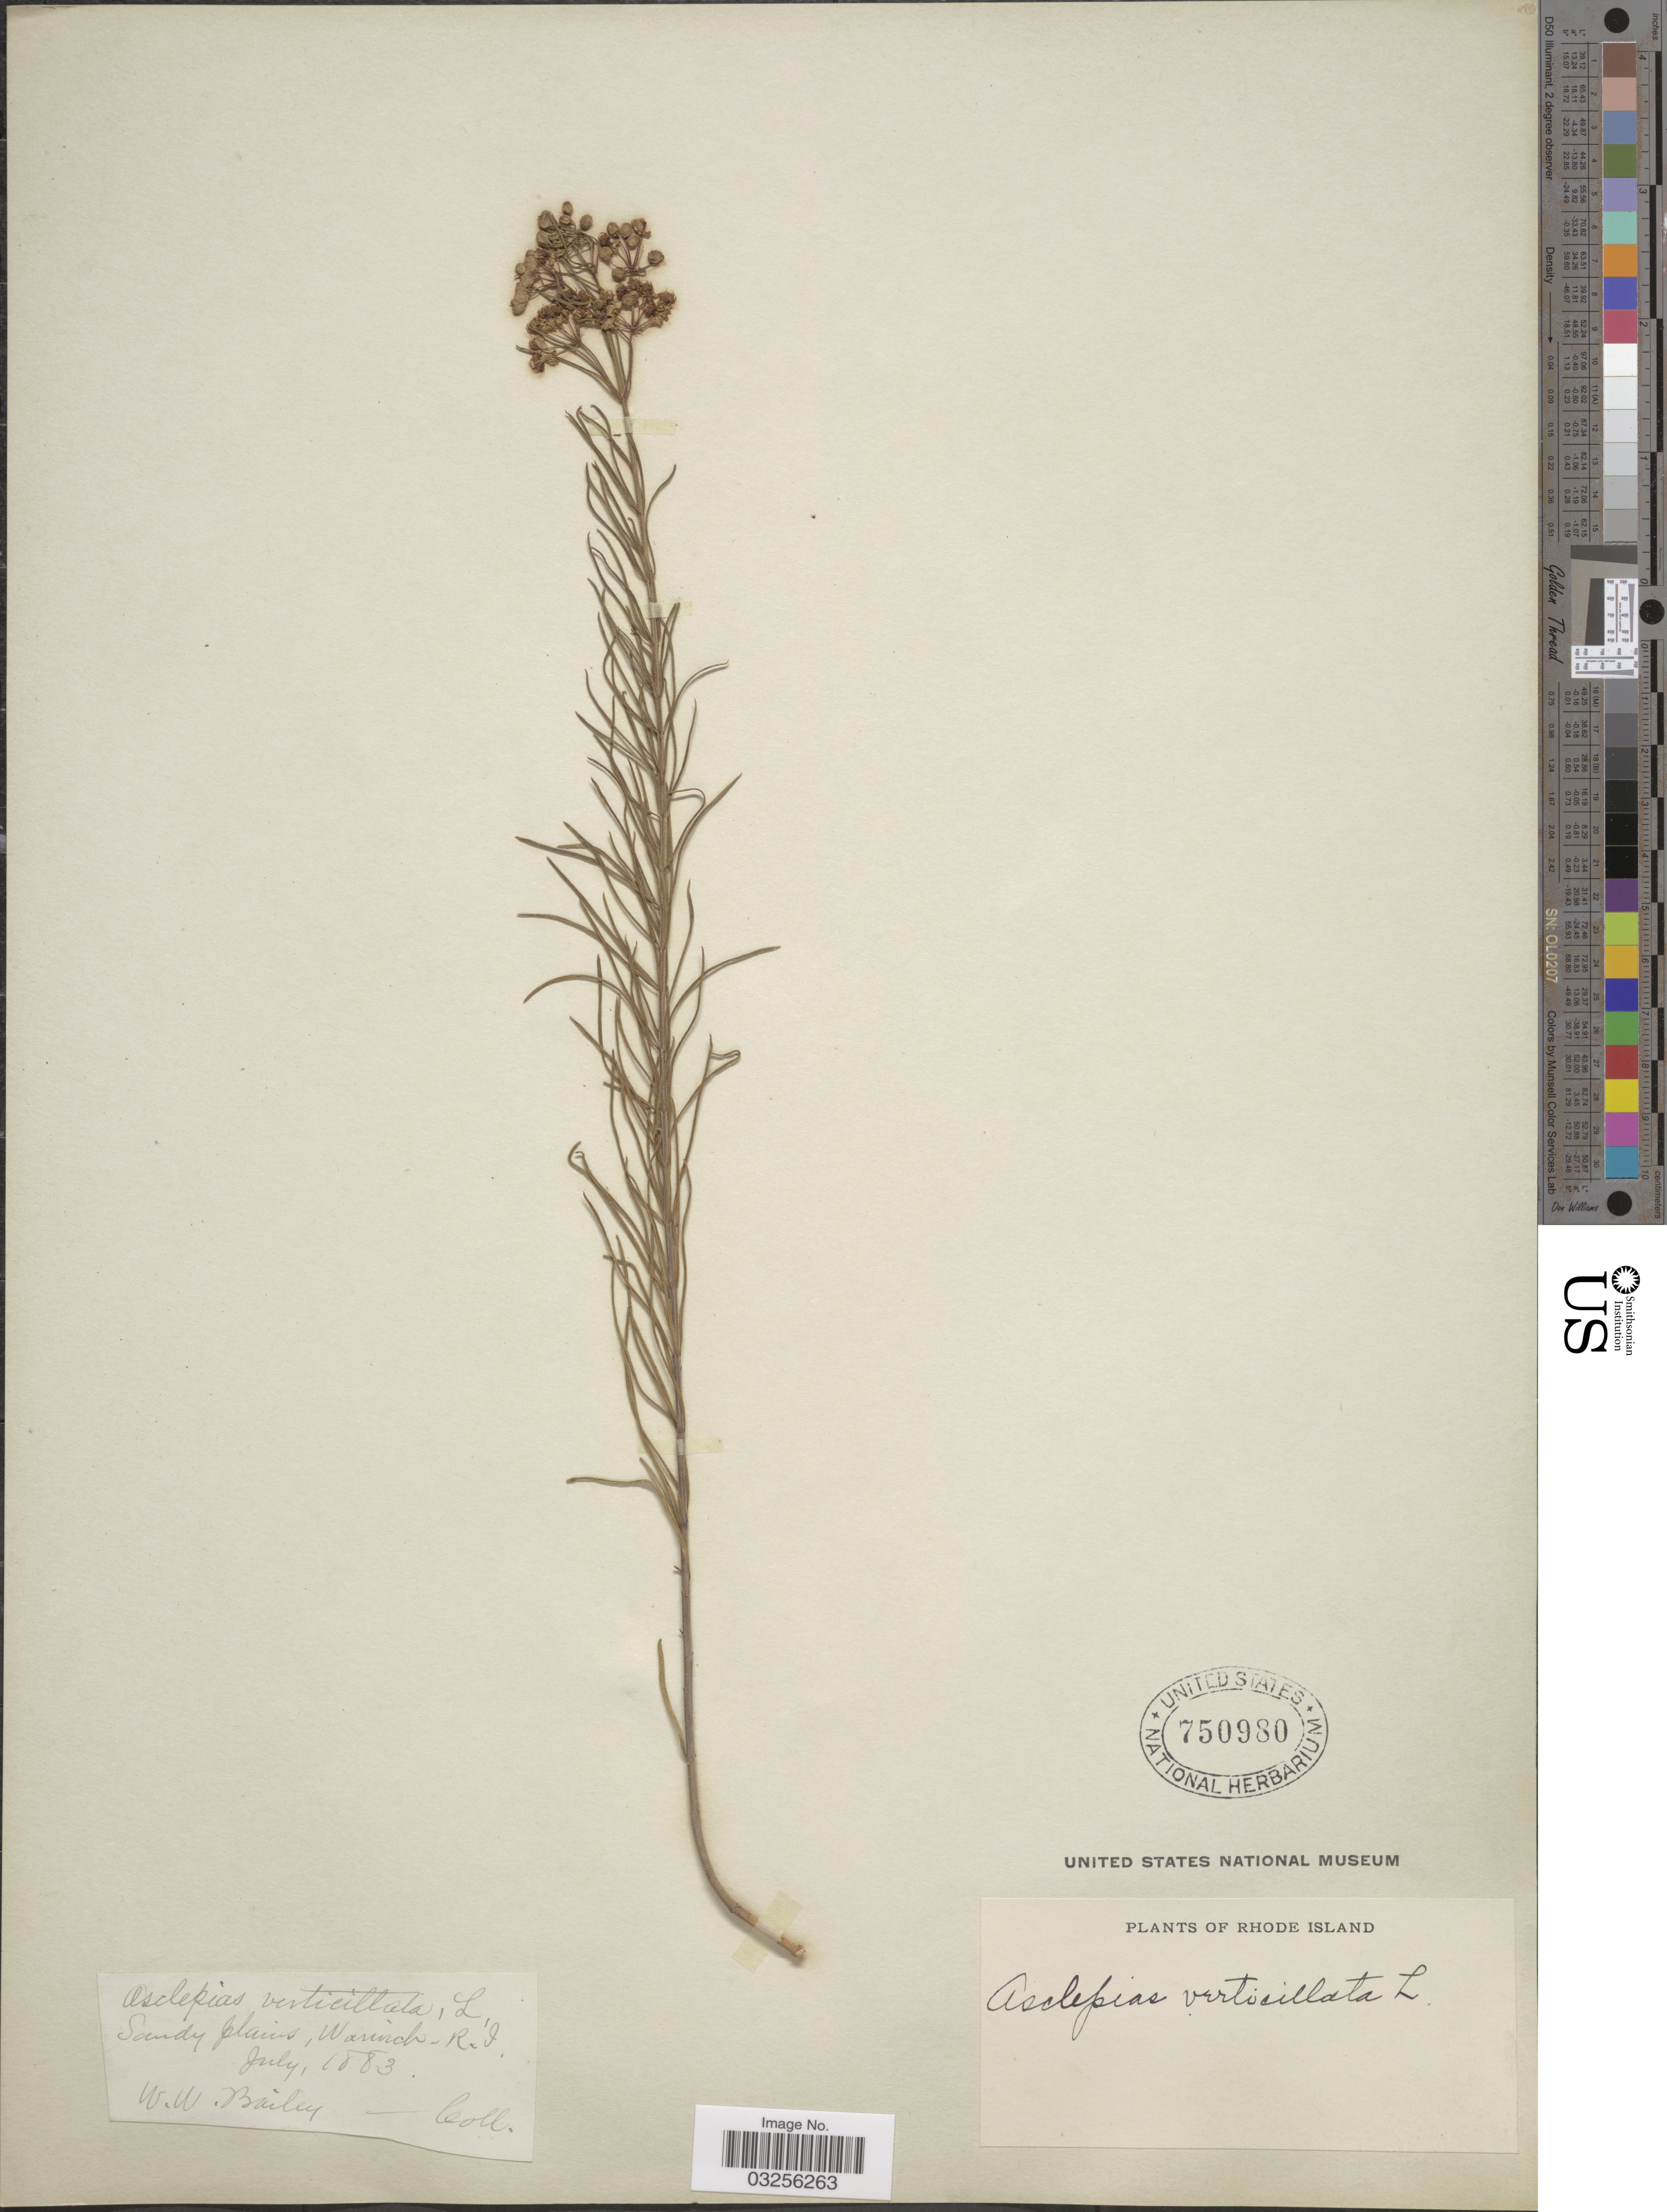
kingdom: Plantae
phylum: Tracheophyta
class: Magnoliopsida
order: Gentianales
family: Apocynaceae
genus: Asclepias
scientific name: Asclepias verticillata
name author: L.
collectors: W. W. Bailey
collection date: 1883-07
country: United States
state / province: Rhode Island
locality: Sandy plains, Warwick - R.I.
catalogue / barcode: US 750980